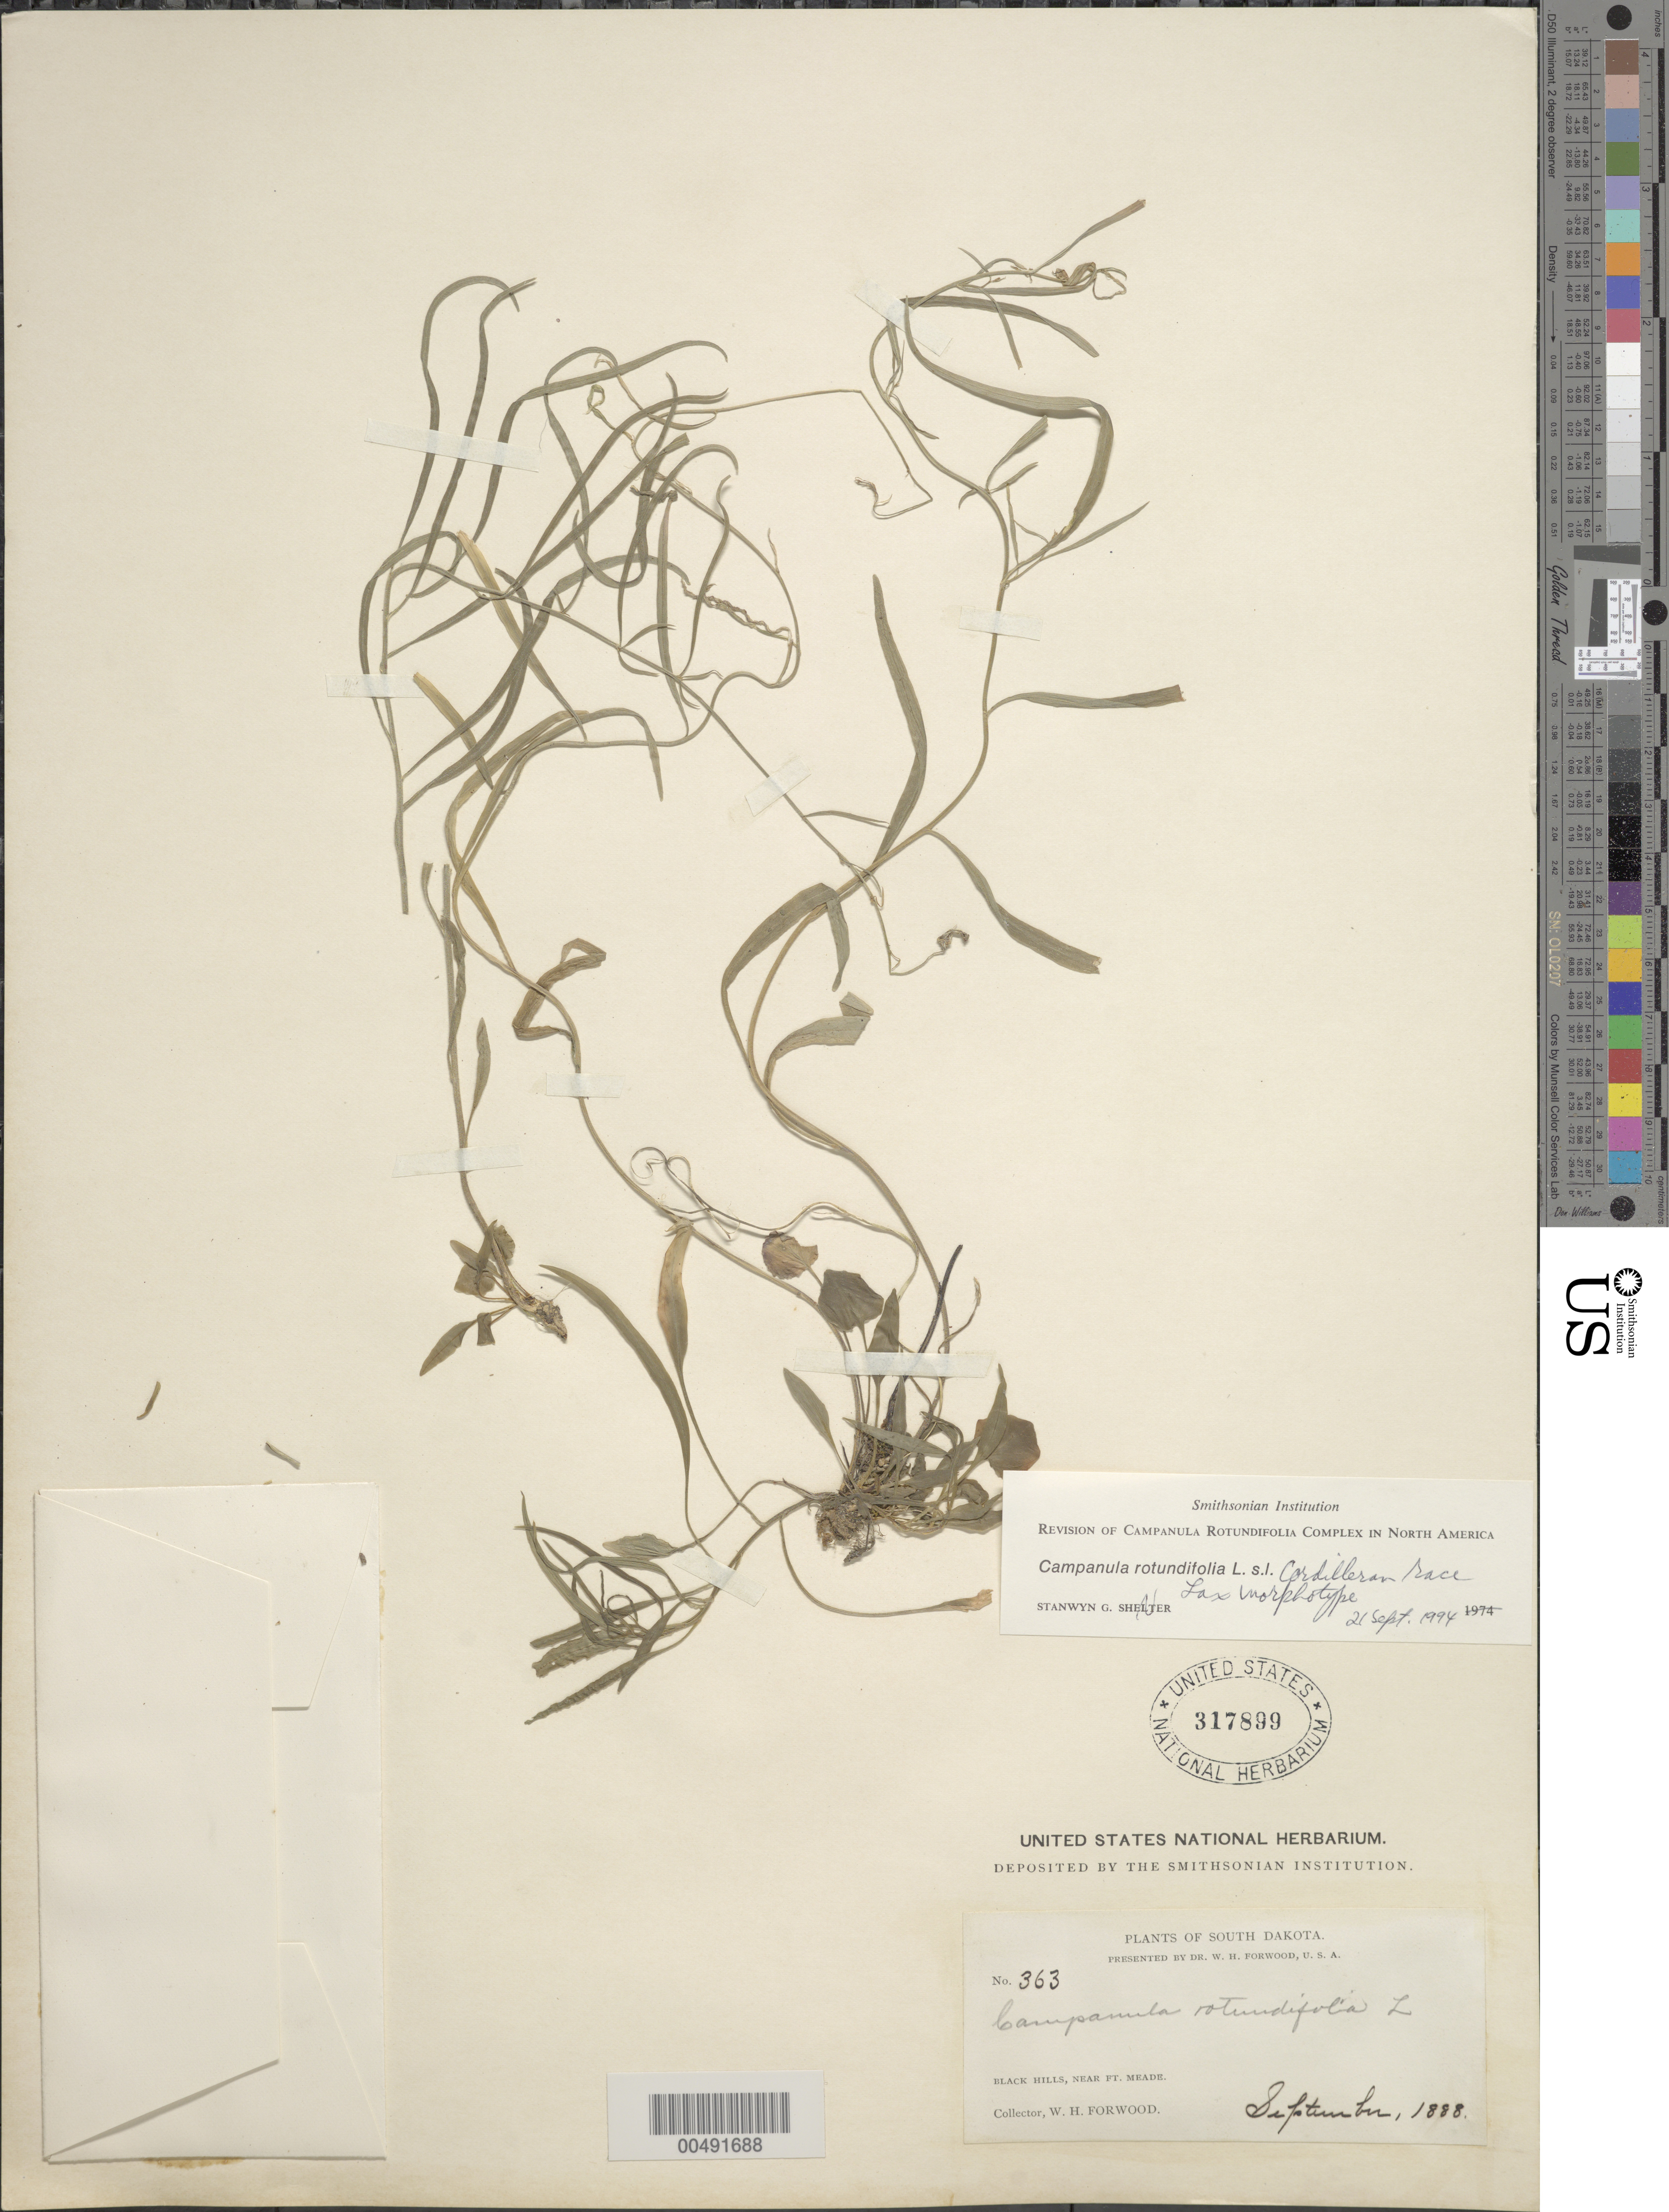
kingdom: Plantae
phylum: Tracheophyta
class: Magnoliopsida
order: Asterales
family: Campanulaceae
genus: Campanula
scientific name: Campanula rotundifolia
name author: L.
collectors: W. Forwood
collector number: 363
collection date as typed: Sep 1888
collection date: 1888-09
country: United States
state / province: South Dakota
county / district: Lawrence / Meade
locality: Black Hills, near Fort Meade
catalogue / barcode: US 317899